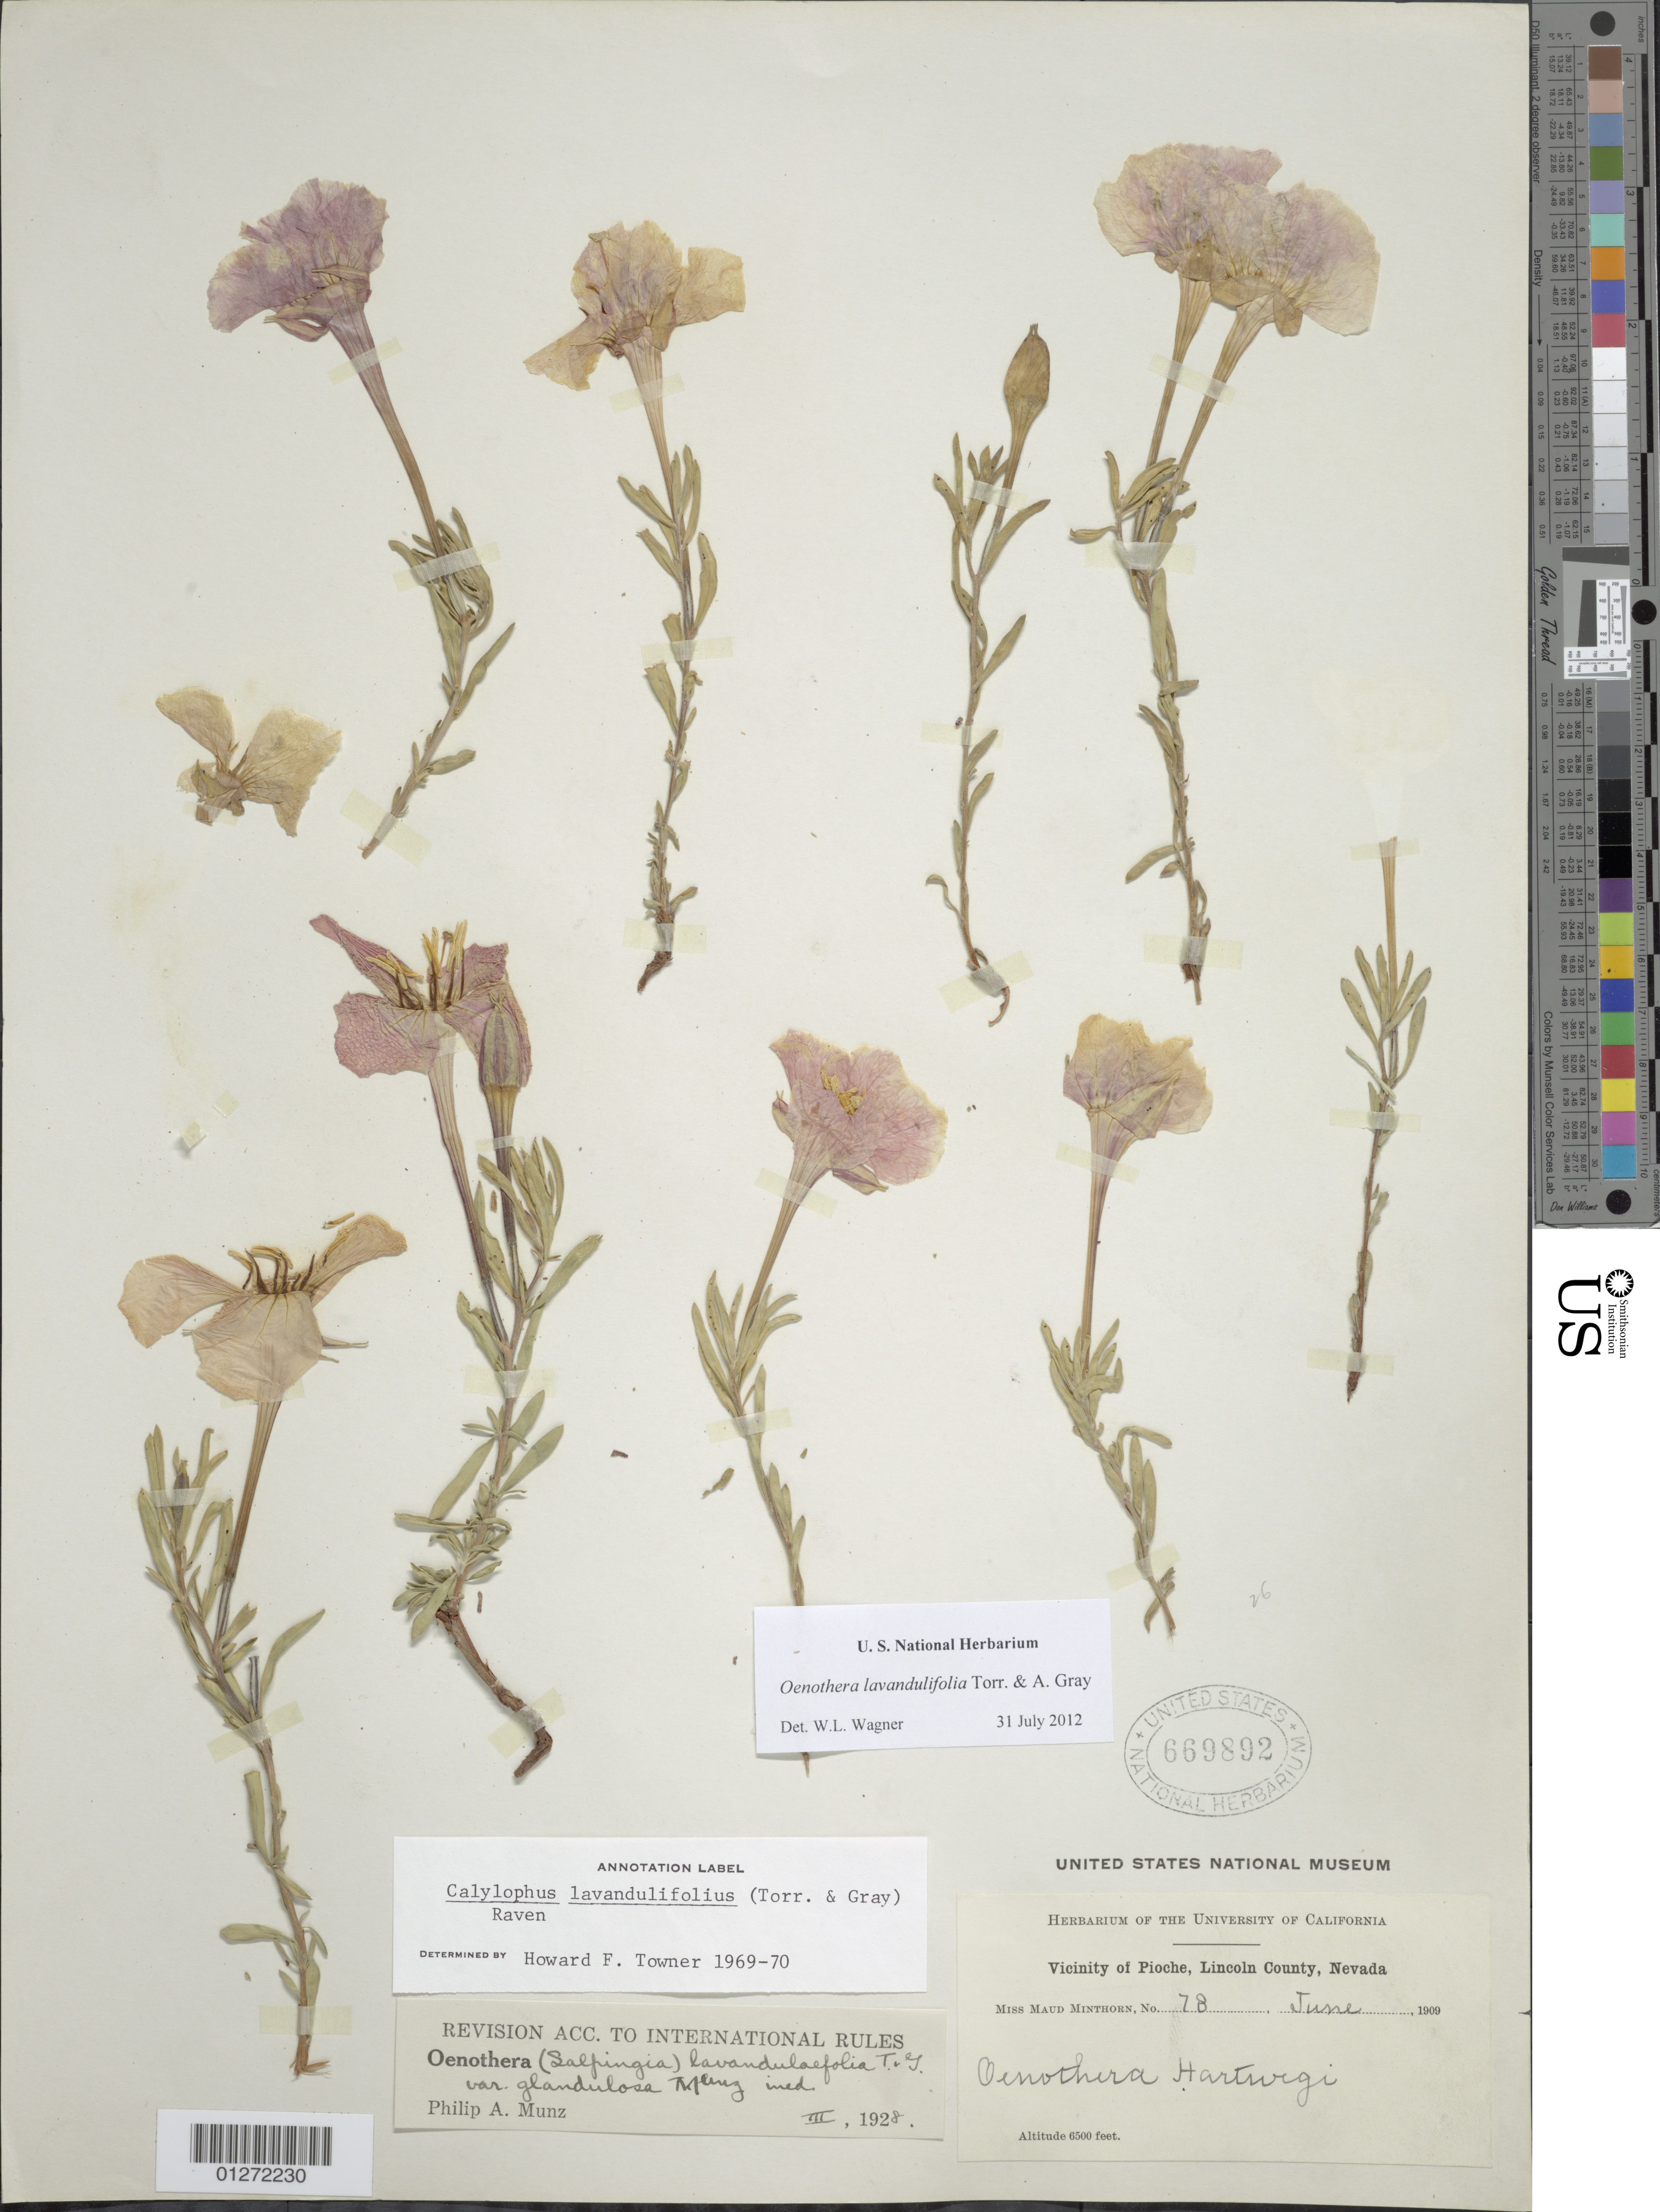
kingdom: Plantae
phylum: Tracheophyta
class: Magnoliopsida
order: Myrtales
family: Onagraceae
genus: Oenothera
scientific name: Oenothera lavandulifolia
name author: Torr. & A. Gray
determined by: Wagner, W. L., (BOT), Smithsonian Institution - National Museum of Natural History (UNITED STATES)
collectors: M. Minthorn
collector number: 78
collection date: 1909-06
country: United States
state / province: Nevada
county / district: Lincoln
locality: Vicinity of Pioche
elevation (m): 1981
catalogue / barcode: US 669892